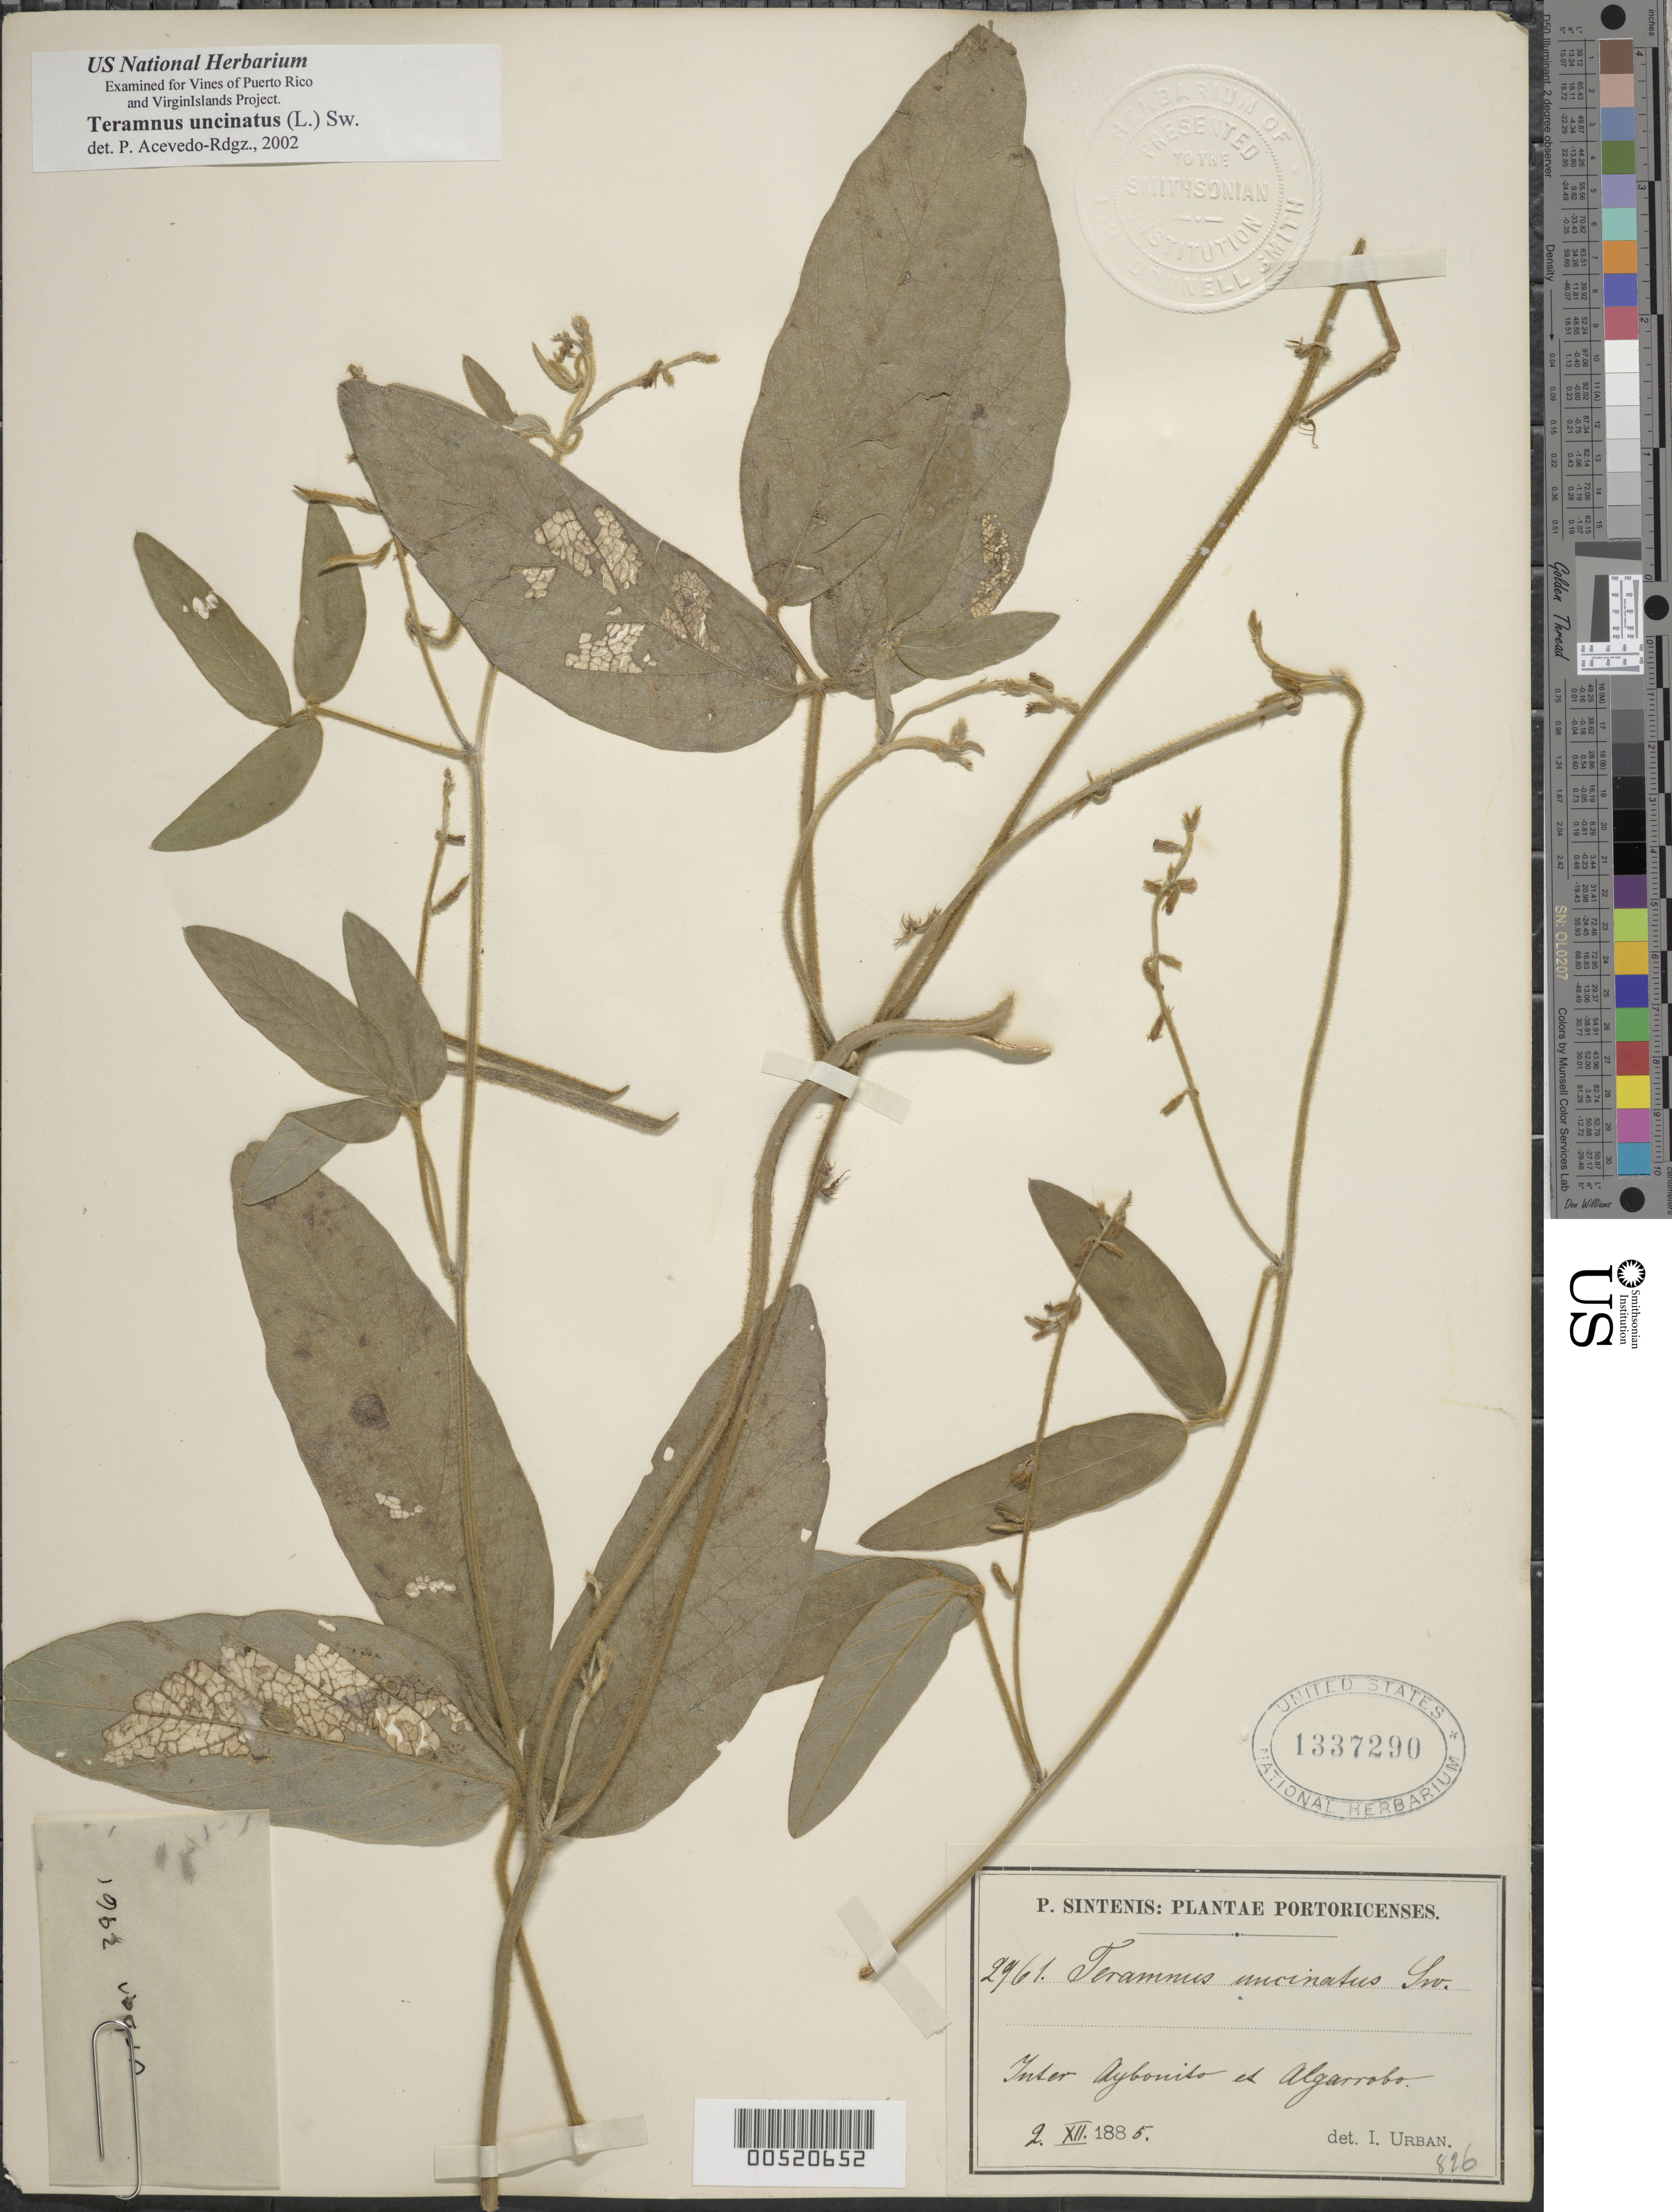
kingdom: Plantae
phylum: Tracheophyta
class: Magnoliopsida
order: Fabales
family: Fabaceae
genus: Teramnus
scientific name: Teramnus uncinatus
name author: (L.) Sw.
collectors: P. Sintenis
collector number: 2961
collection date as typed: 02 Dec 1885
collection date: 1885-12-02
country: Puerto Rico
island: Greater Antilles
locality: Inter Aibonito et Algarrobo.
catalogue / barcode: US 1337290